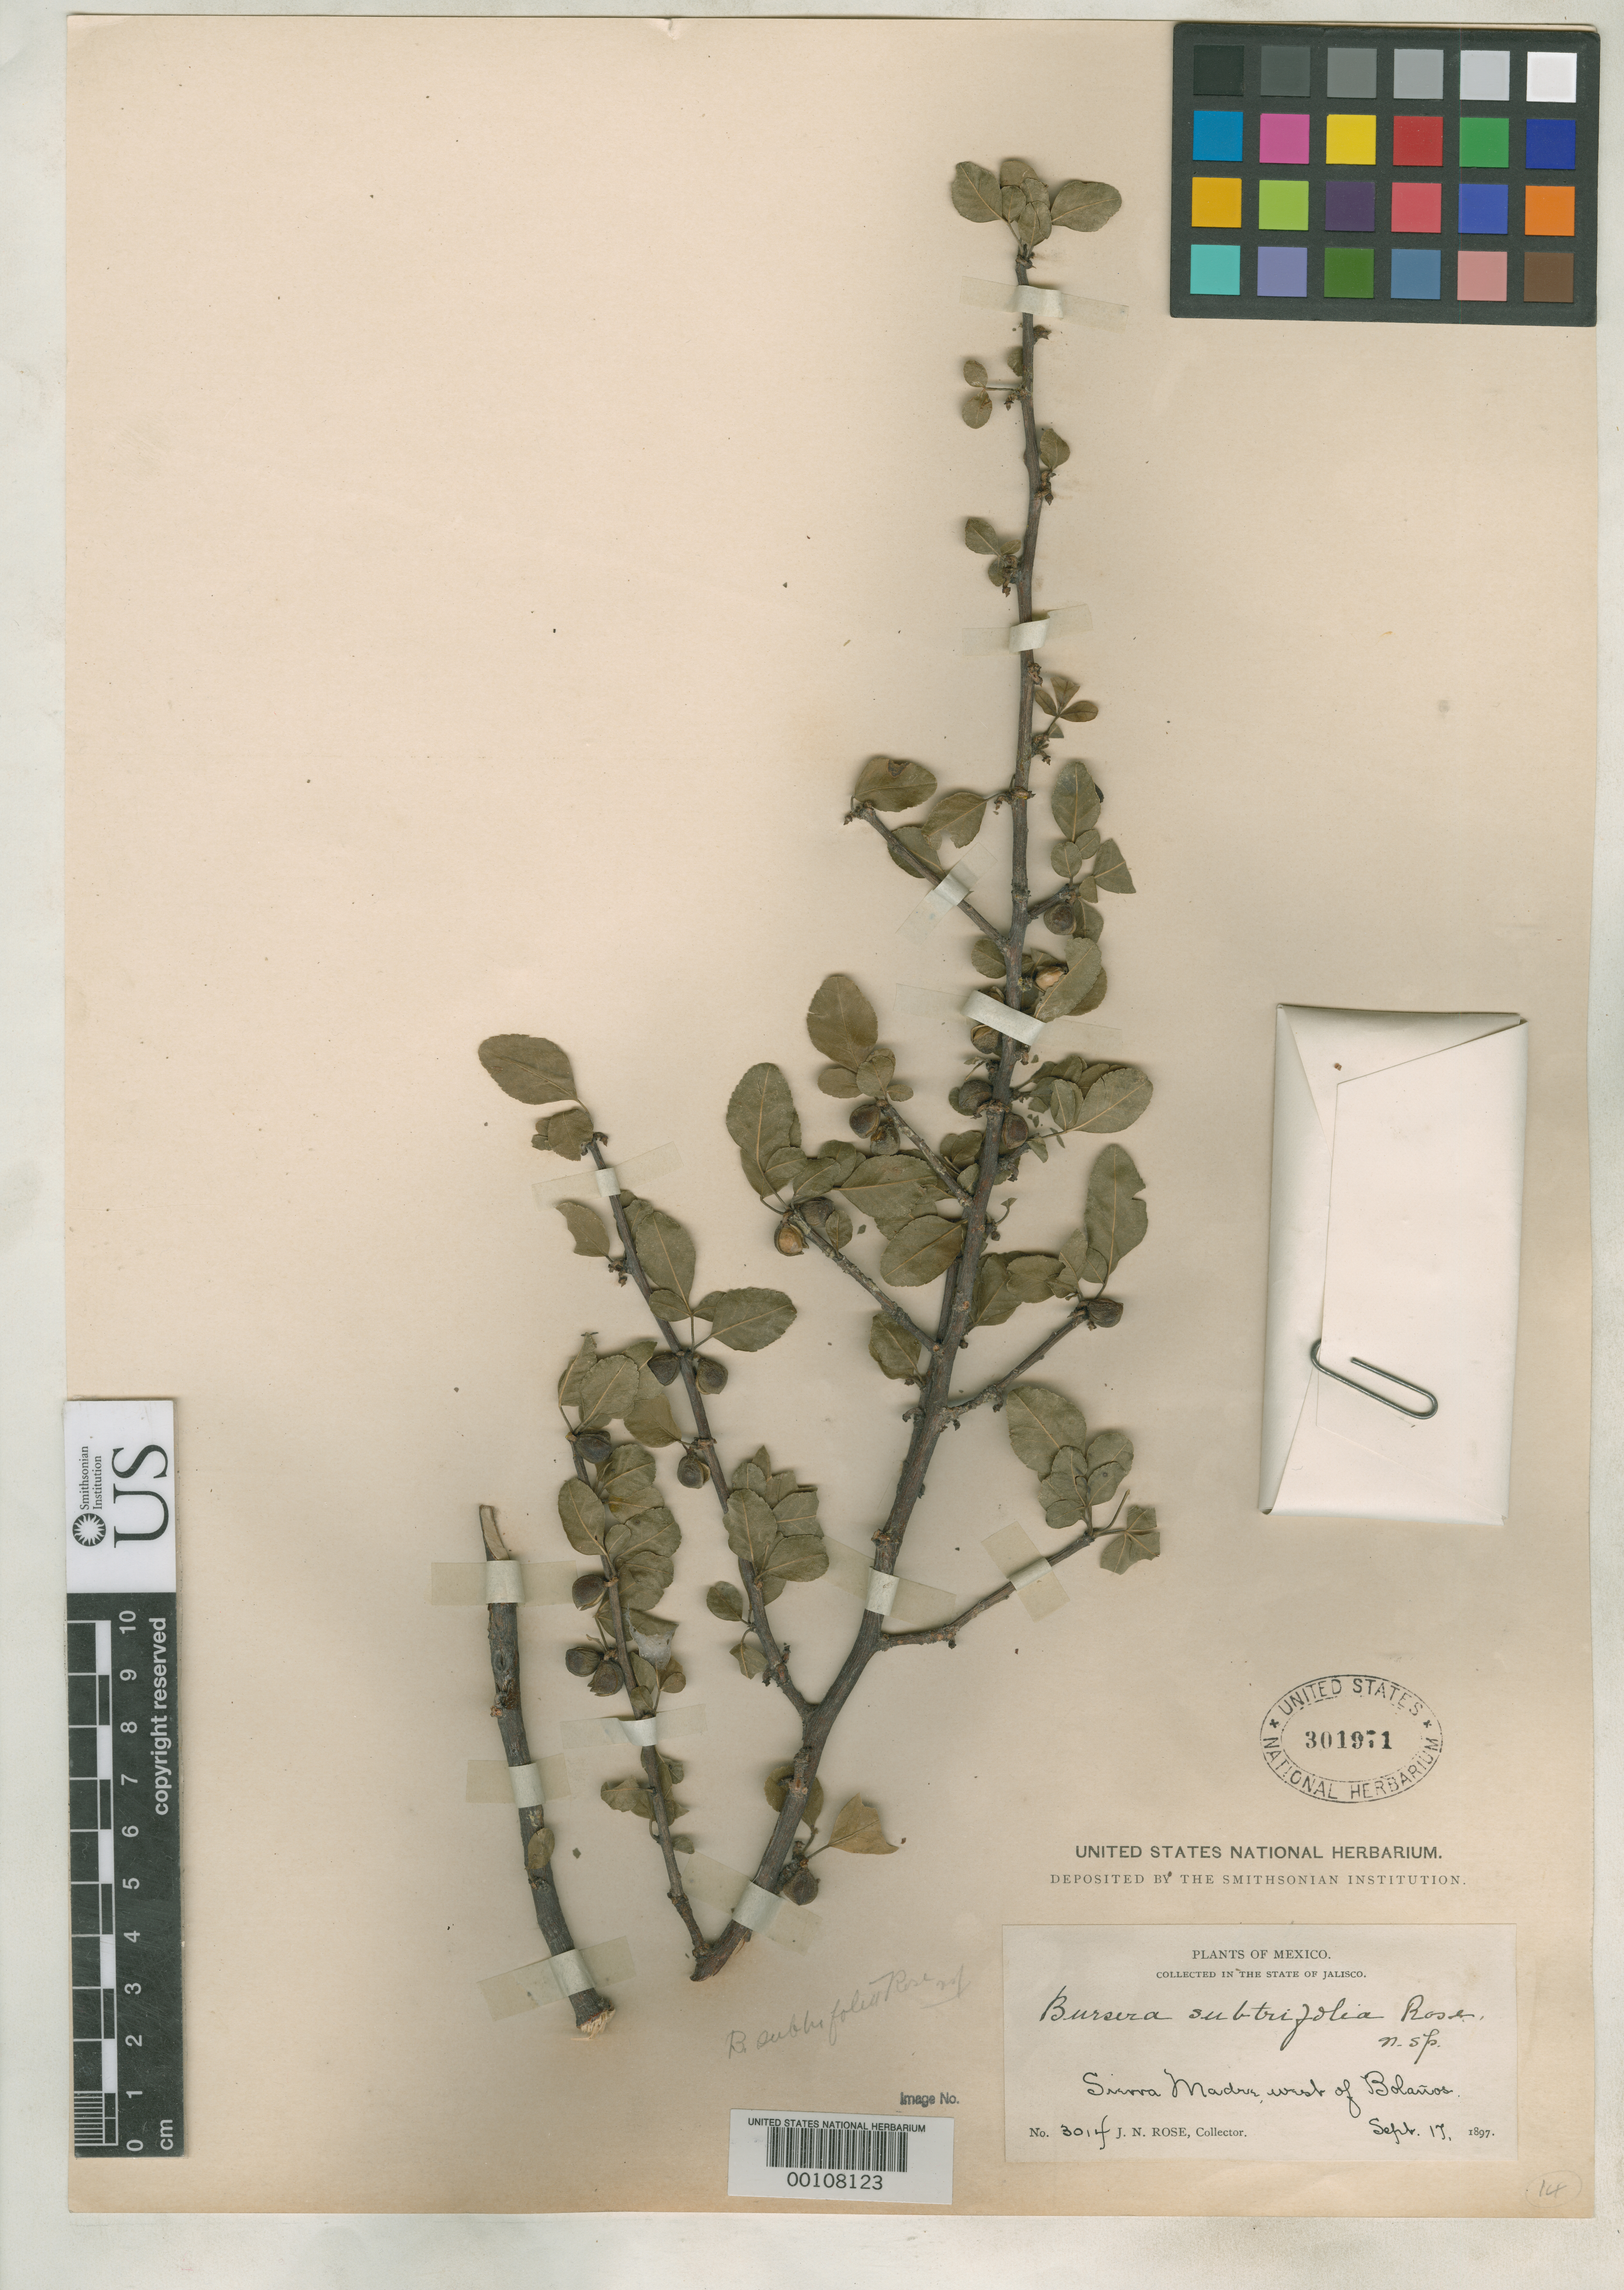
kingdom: Plantae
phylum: Tracheophyta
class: Magnoliopsida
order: Sapindales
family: Burseraceae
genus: Terebinthus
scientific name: Terebinthus subtrifoliata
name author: Rose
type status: Holotype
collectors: J. N. Rose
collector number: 3014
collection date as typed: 17 Sep 1897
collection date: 1897-09-17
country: Mexico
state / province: Jalisco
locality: West of Bolanos, Sierra Madre.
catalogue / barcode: US 301971